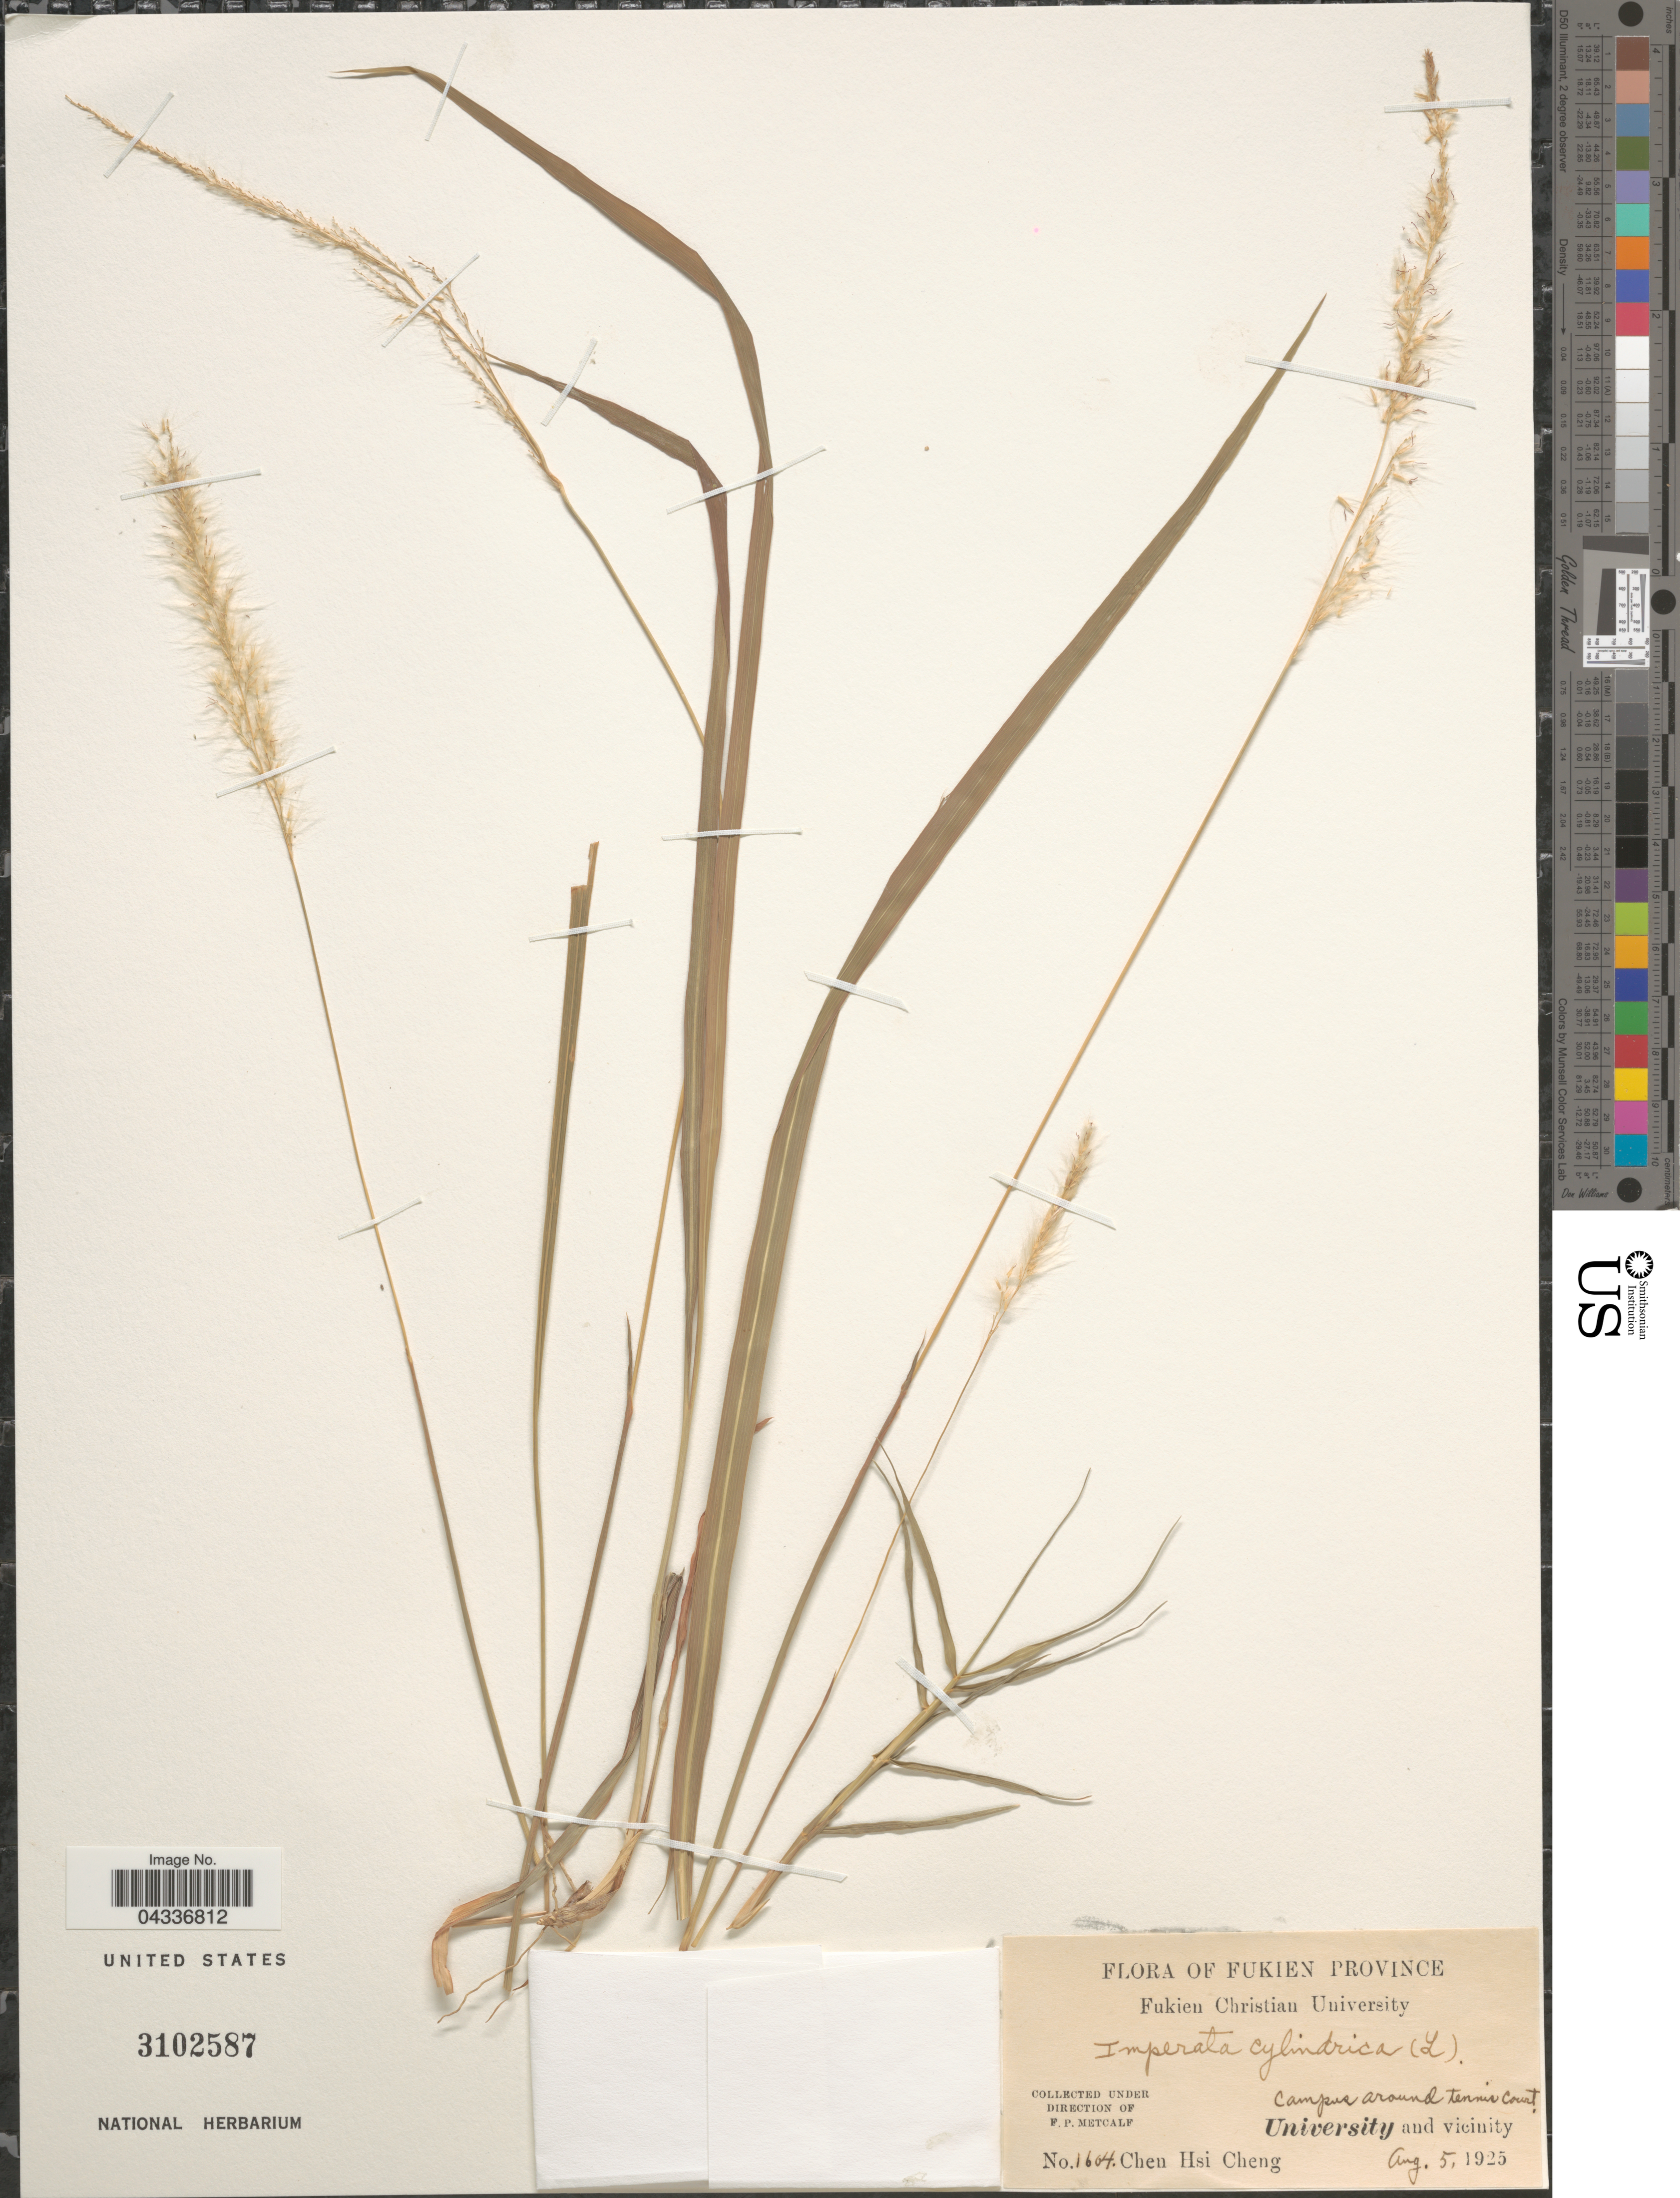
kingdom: Plantae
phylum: Tracheophyta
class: Liliopsida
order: Poales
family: Poaceae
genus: Imperata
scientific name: Imperata cylindrica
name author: (L.) P. Beauv.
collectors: Chen Hsi Cheng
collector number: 1604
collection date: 1925-08-05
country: China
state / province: Fujian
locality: Fukien Province. Campus around Tennis Court. University and vicinity.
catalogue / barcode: US 3102587